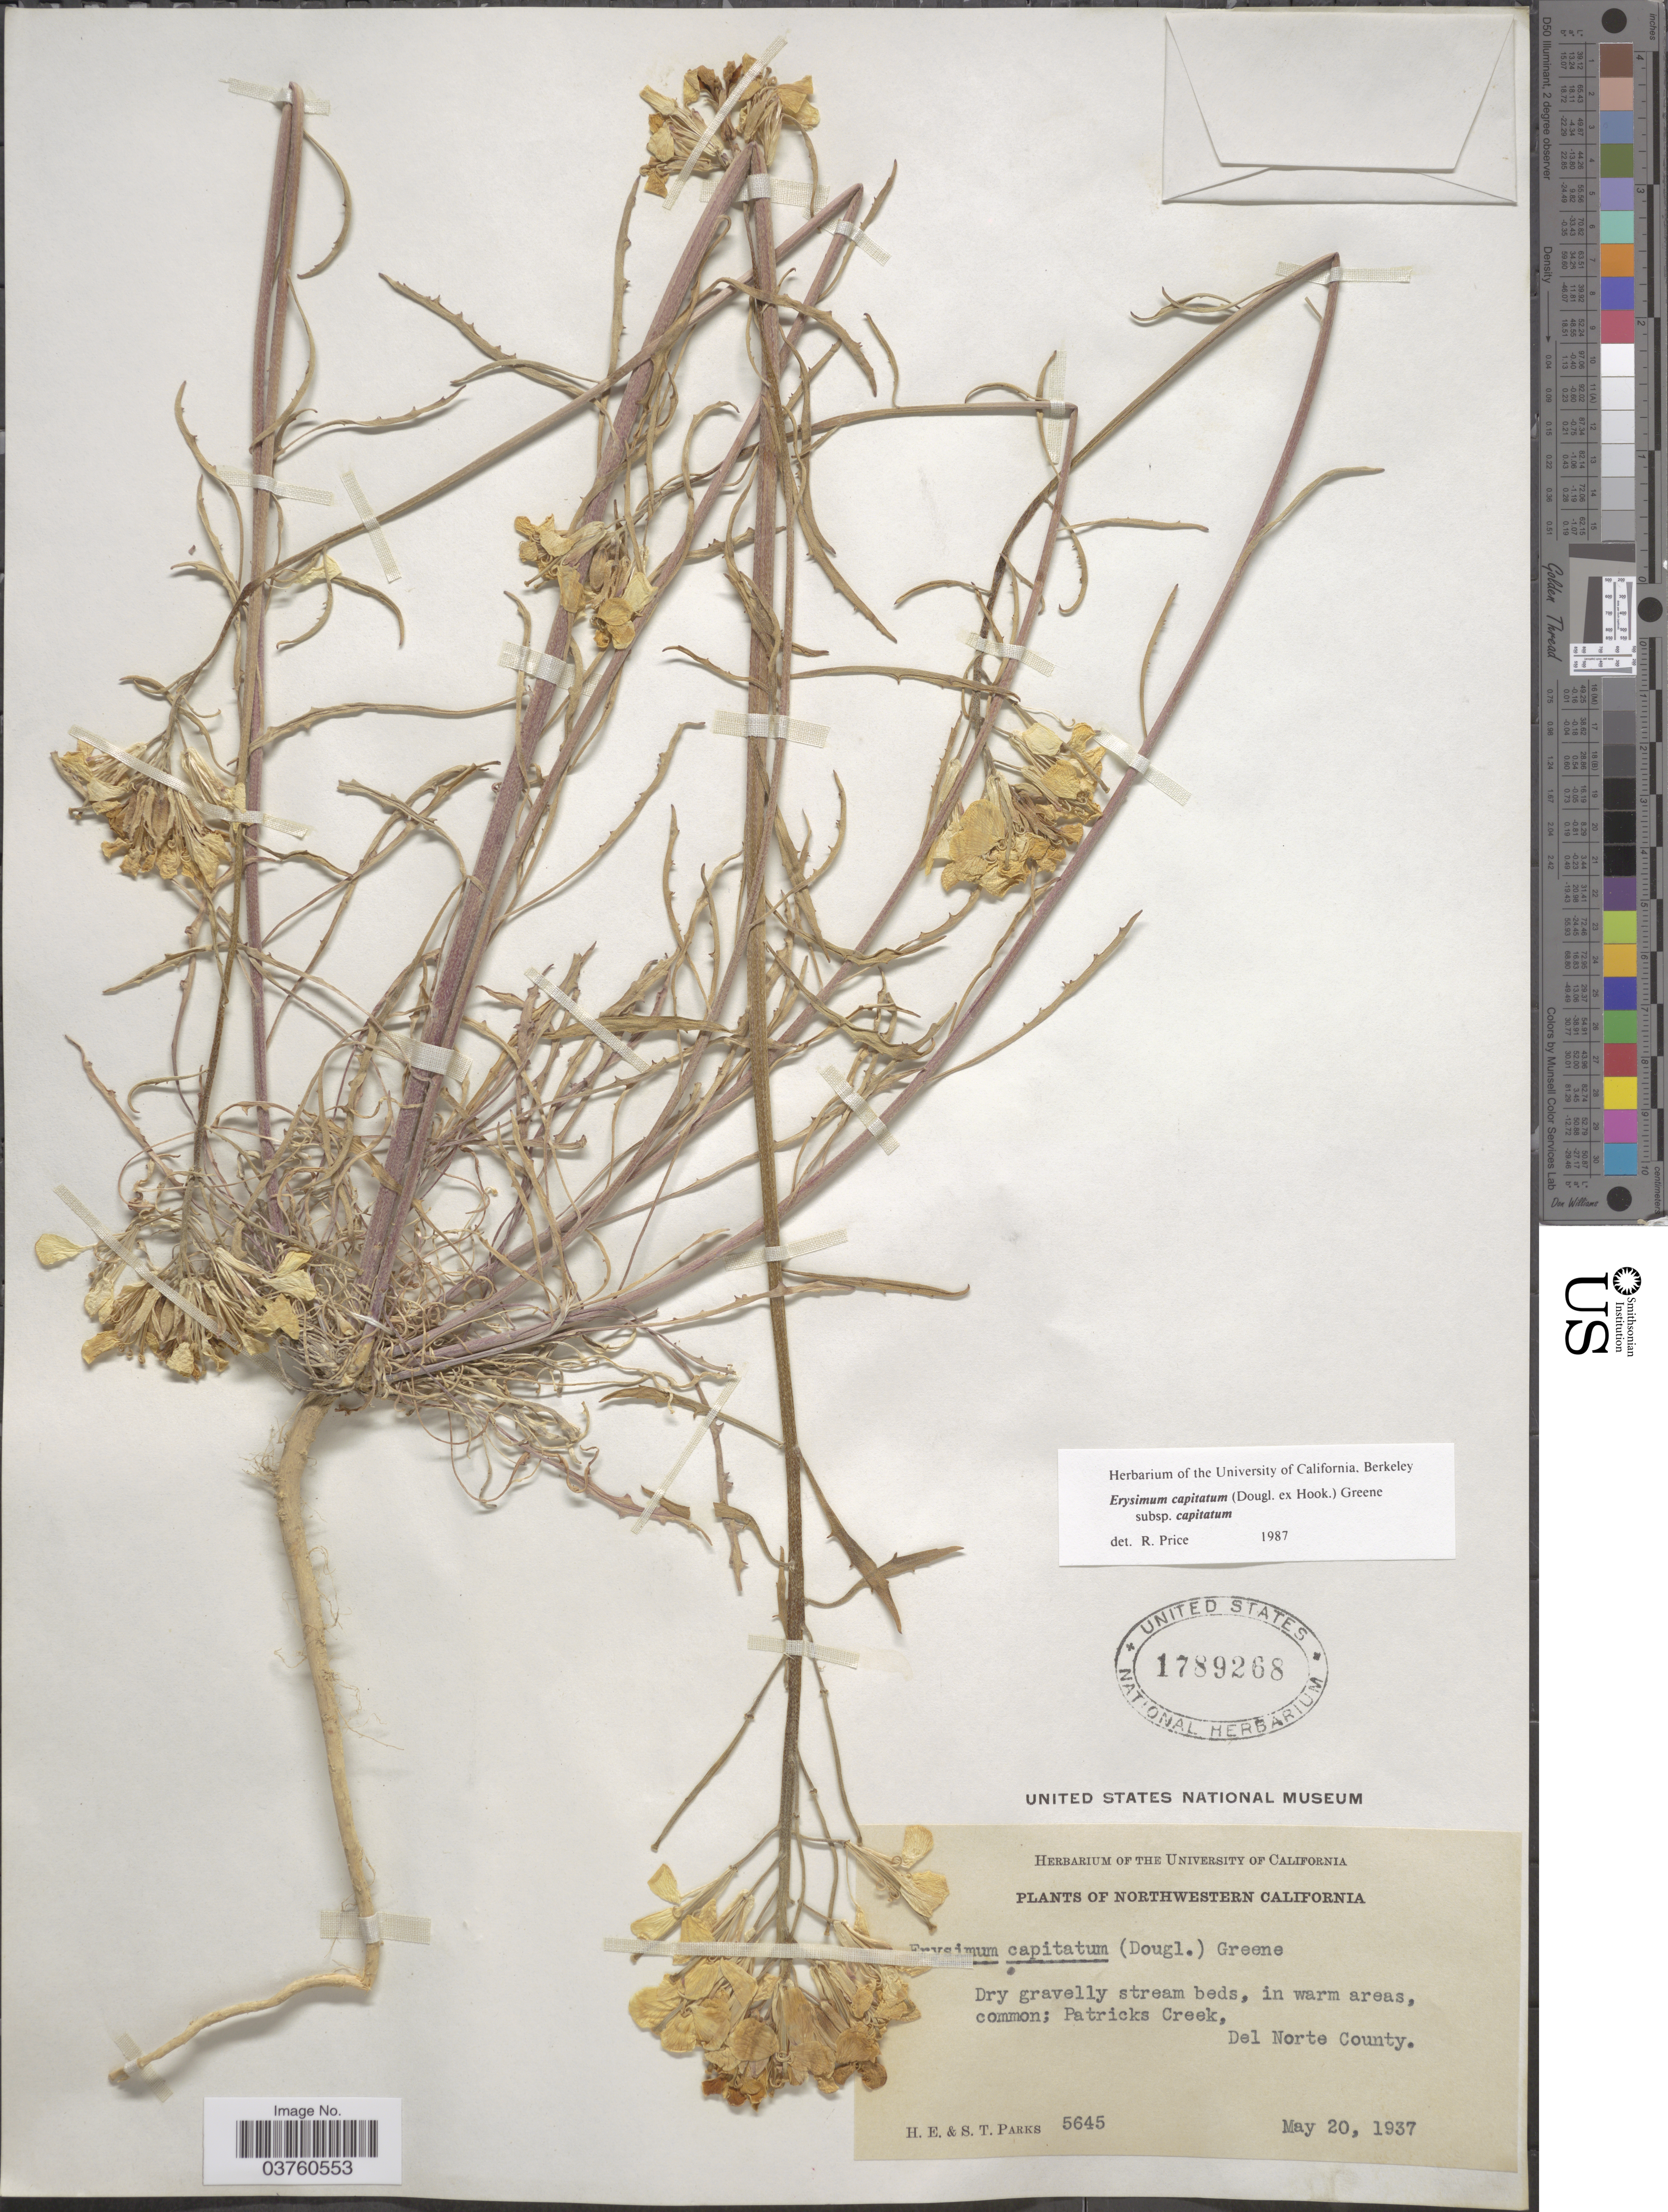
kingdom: Plantae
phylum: Tracheophyta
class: Magnoliopsida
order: Brassicales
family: Brassicaceae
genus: Erysimum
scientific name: Erysimum capitatum subsp. capitatum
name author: (Douglas ex Hook.) Greene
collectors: H. E. Parks & S. Parks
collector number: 5645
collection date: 1937-05-20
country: United States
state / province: California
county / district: Del Norte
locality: Northwestern California. Patricks Creek, Del Norte County.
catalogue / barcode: US 1789268